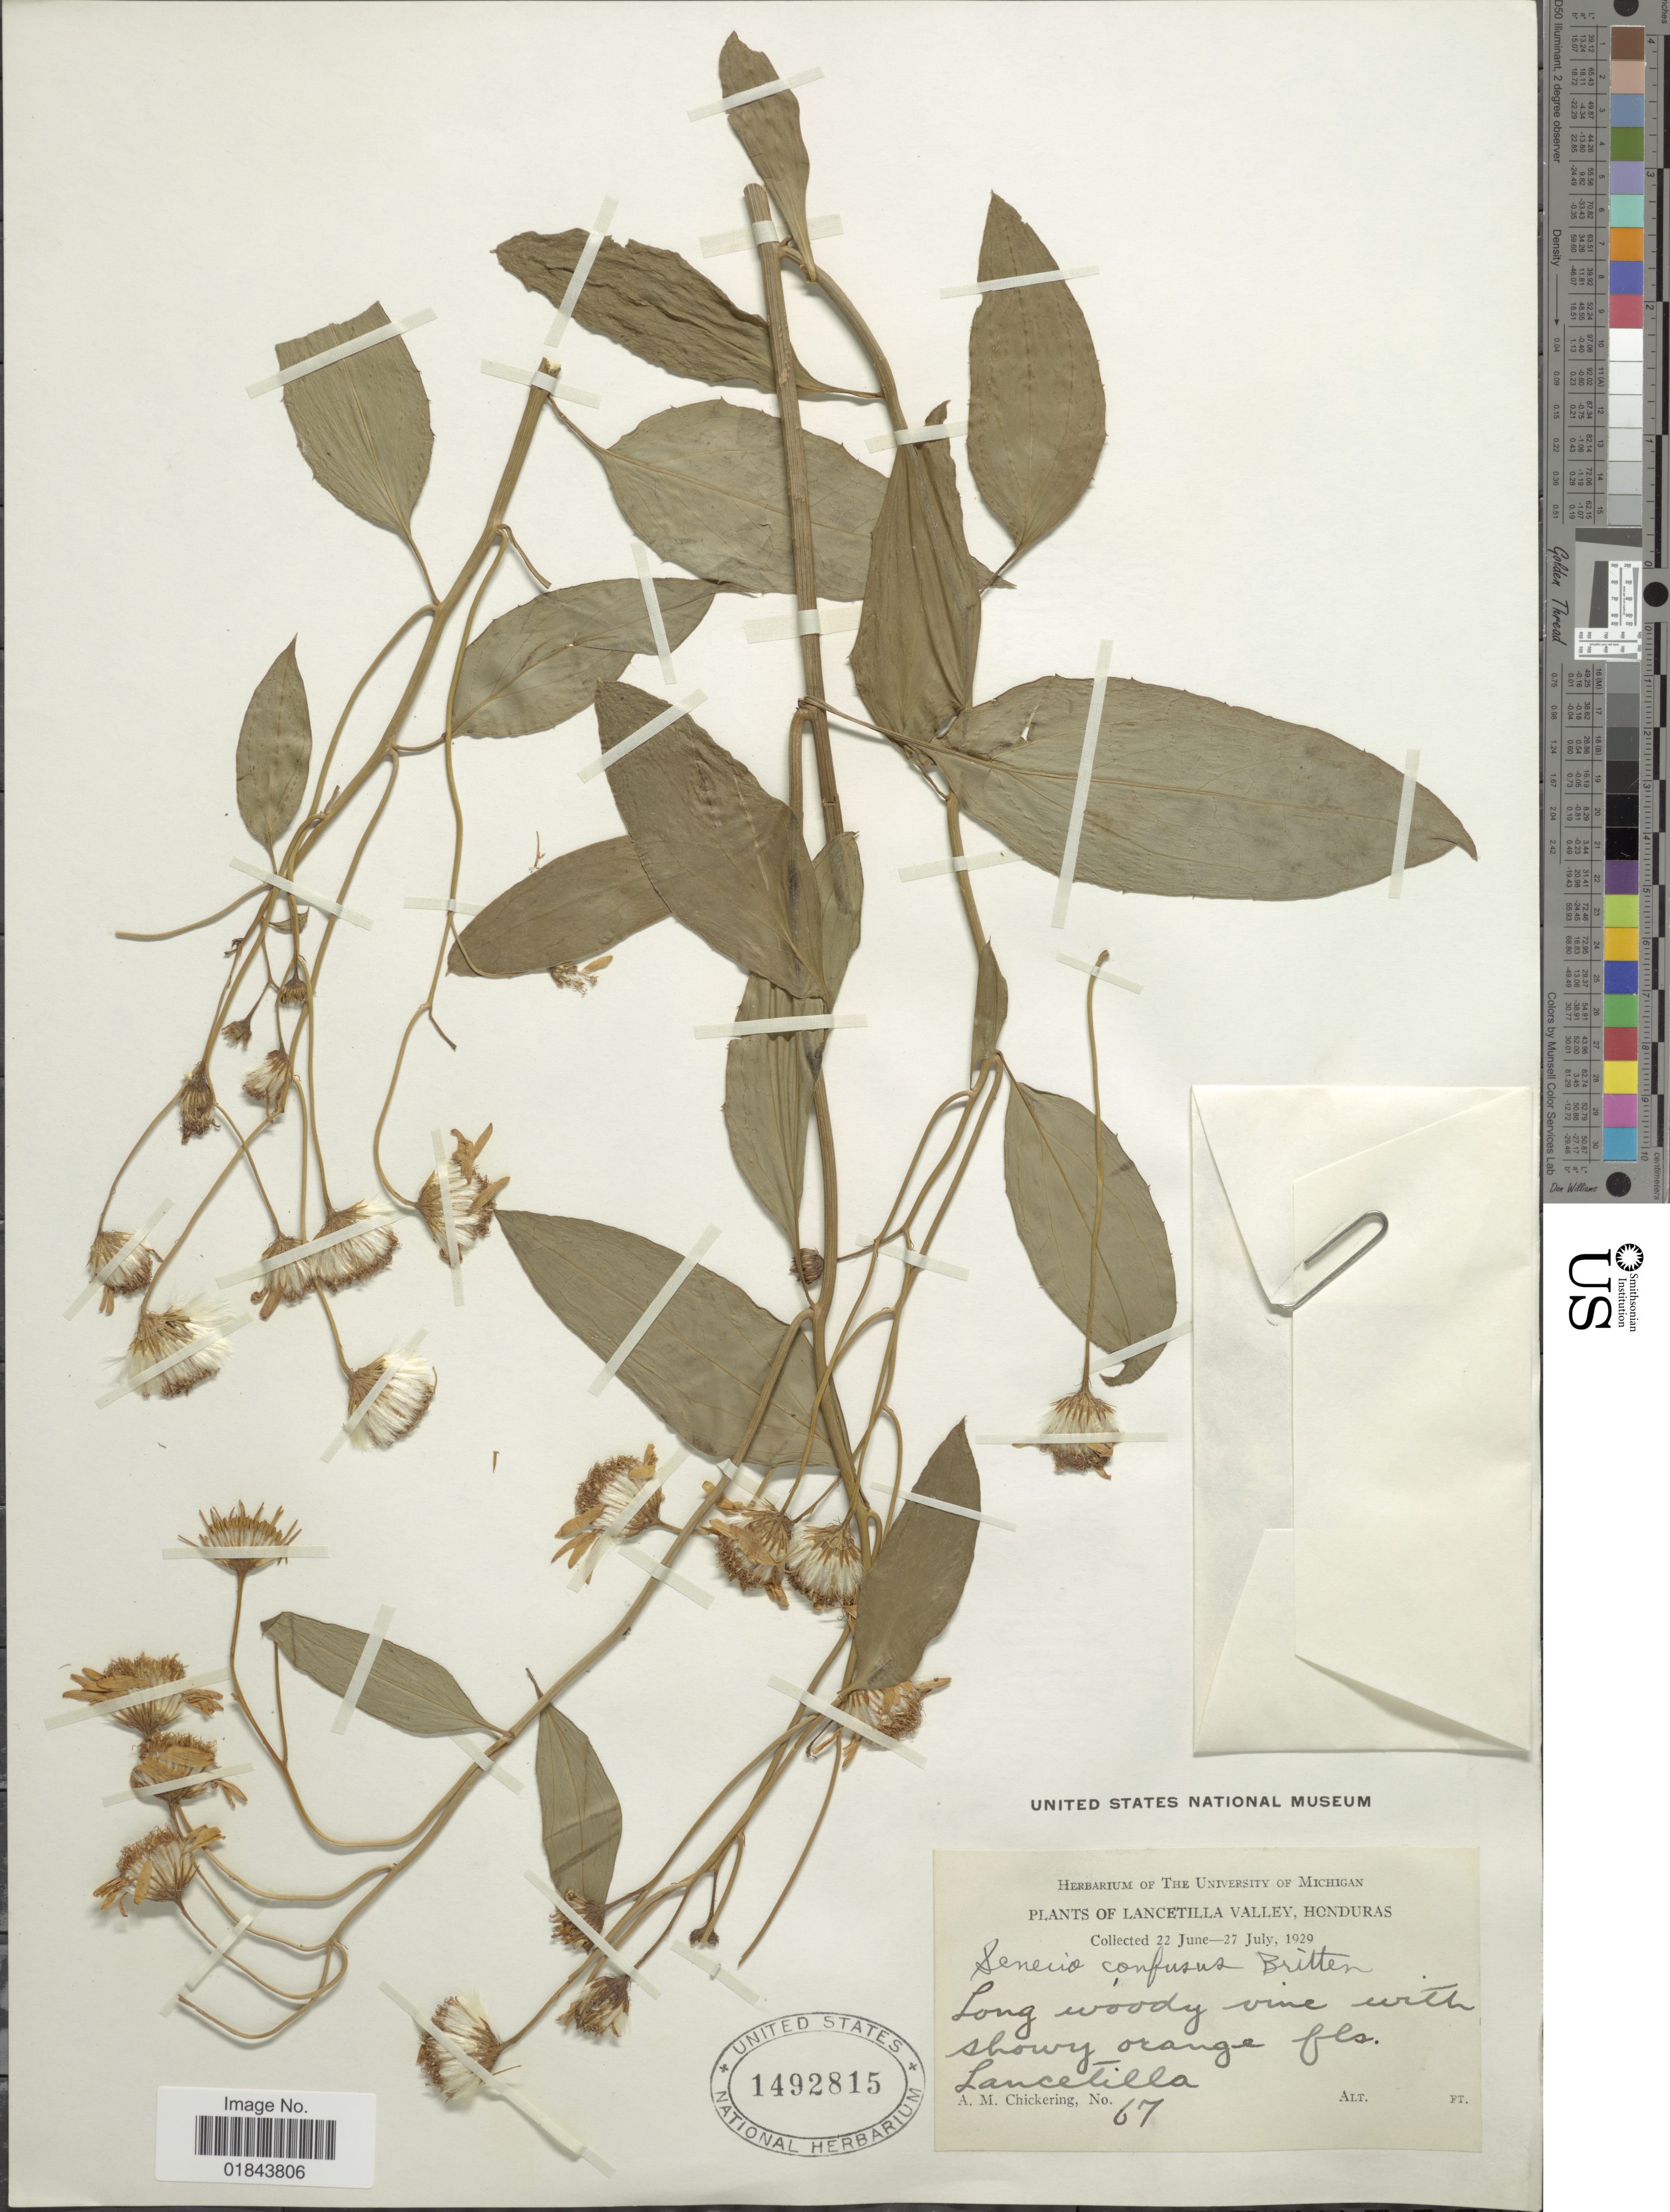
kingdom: Plantae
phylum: Tracheophyta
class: Magnoliopsida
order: Asterales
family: Asteraceae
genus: Pseudogynoxys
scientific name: Pseudogynoxys chenopodioides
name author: (Kunth) Cabrera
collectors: A. Chickering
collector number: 67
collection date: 1929-06-22/1929-07-27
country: Honduras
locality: Lancetilla Valley, Honduras. Long woody vine with showy orange fls. Lancetilla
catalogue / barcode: US 1492815